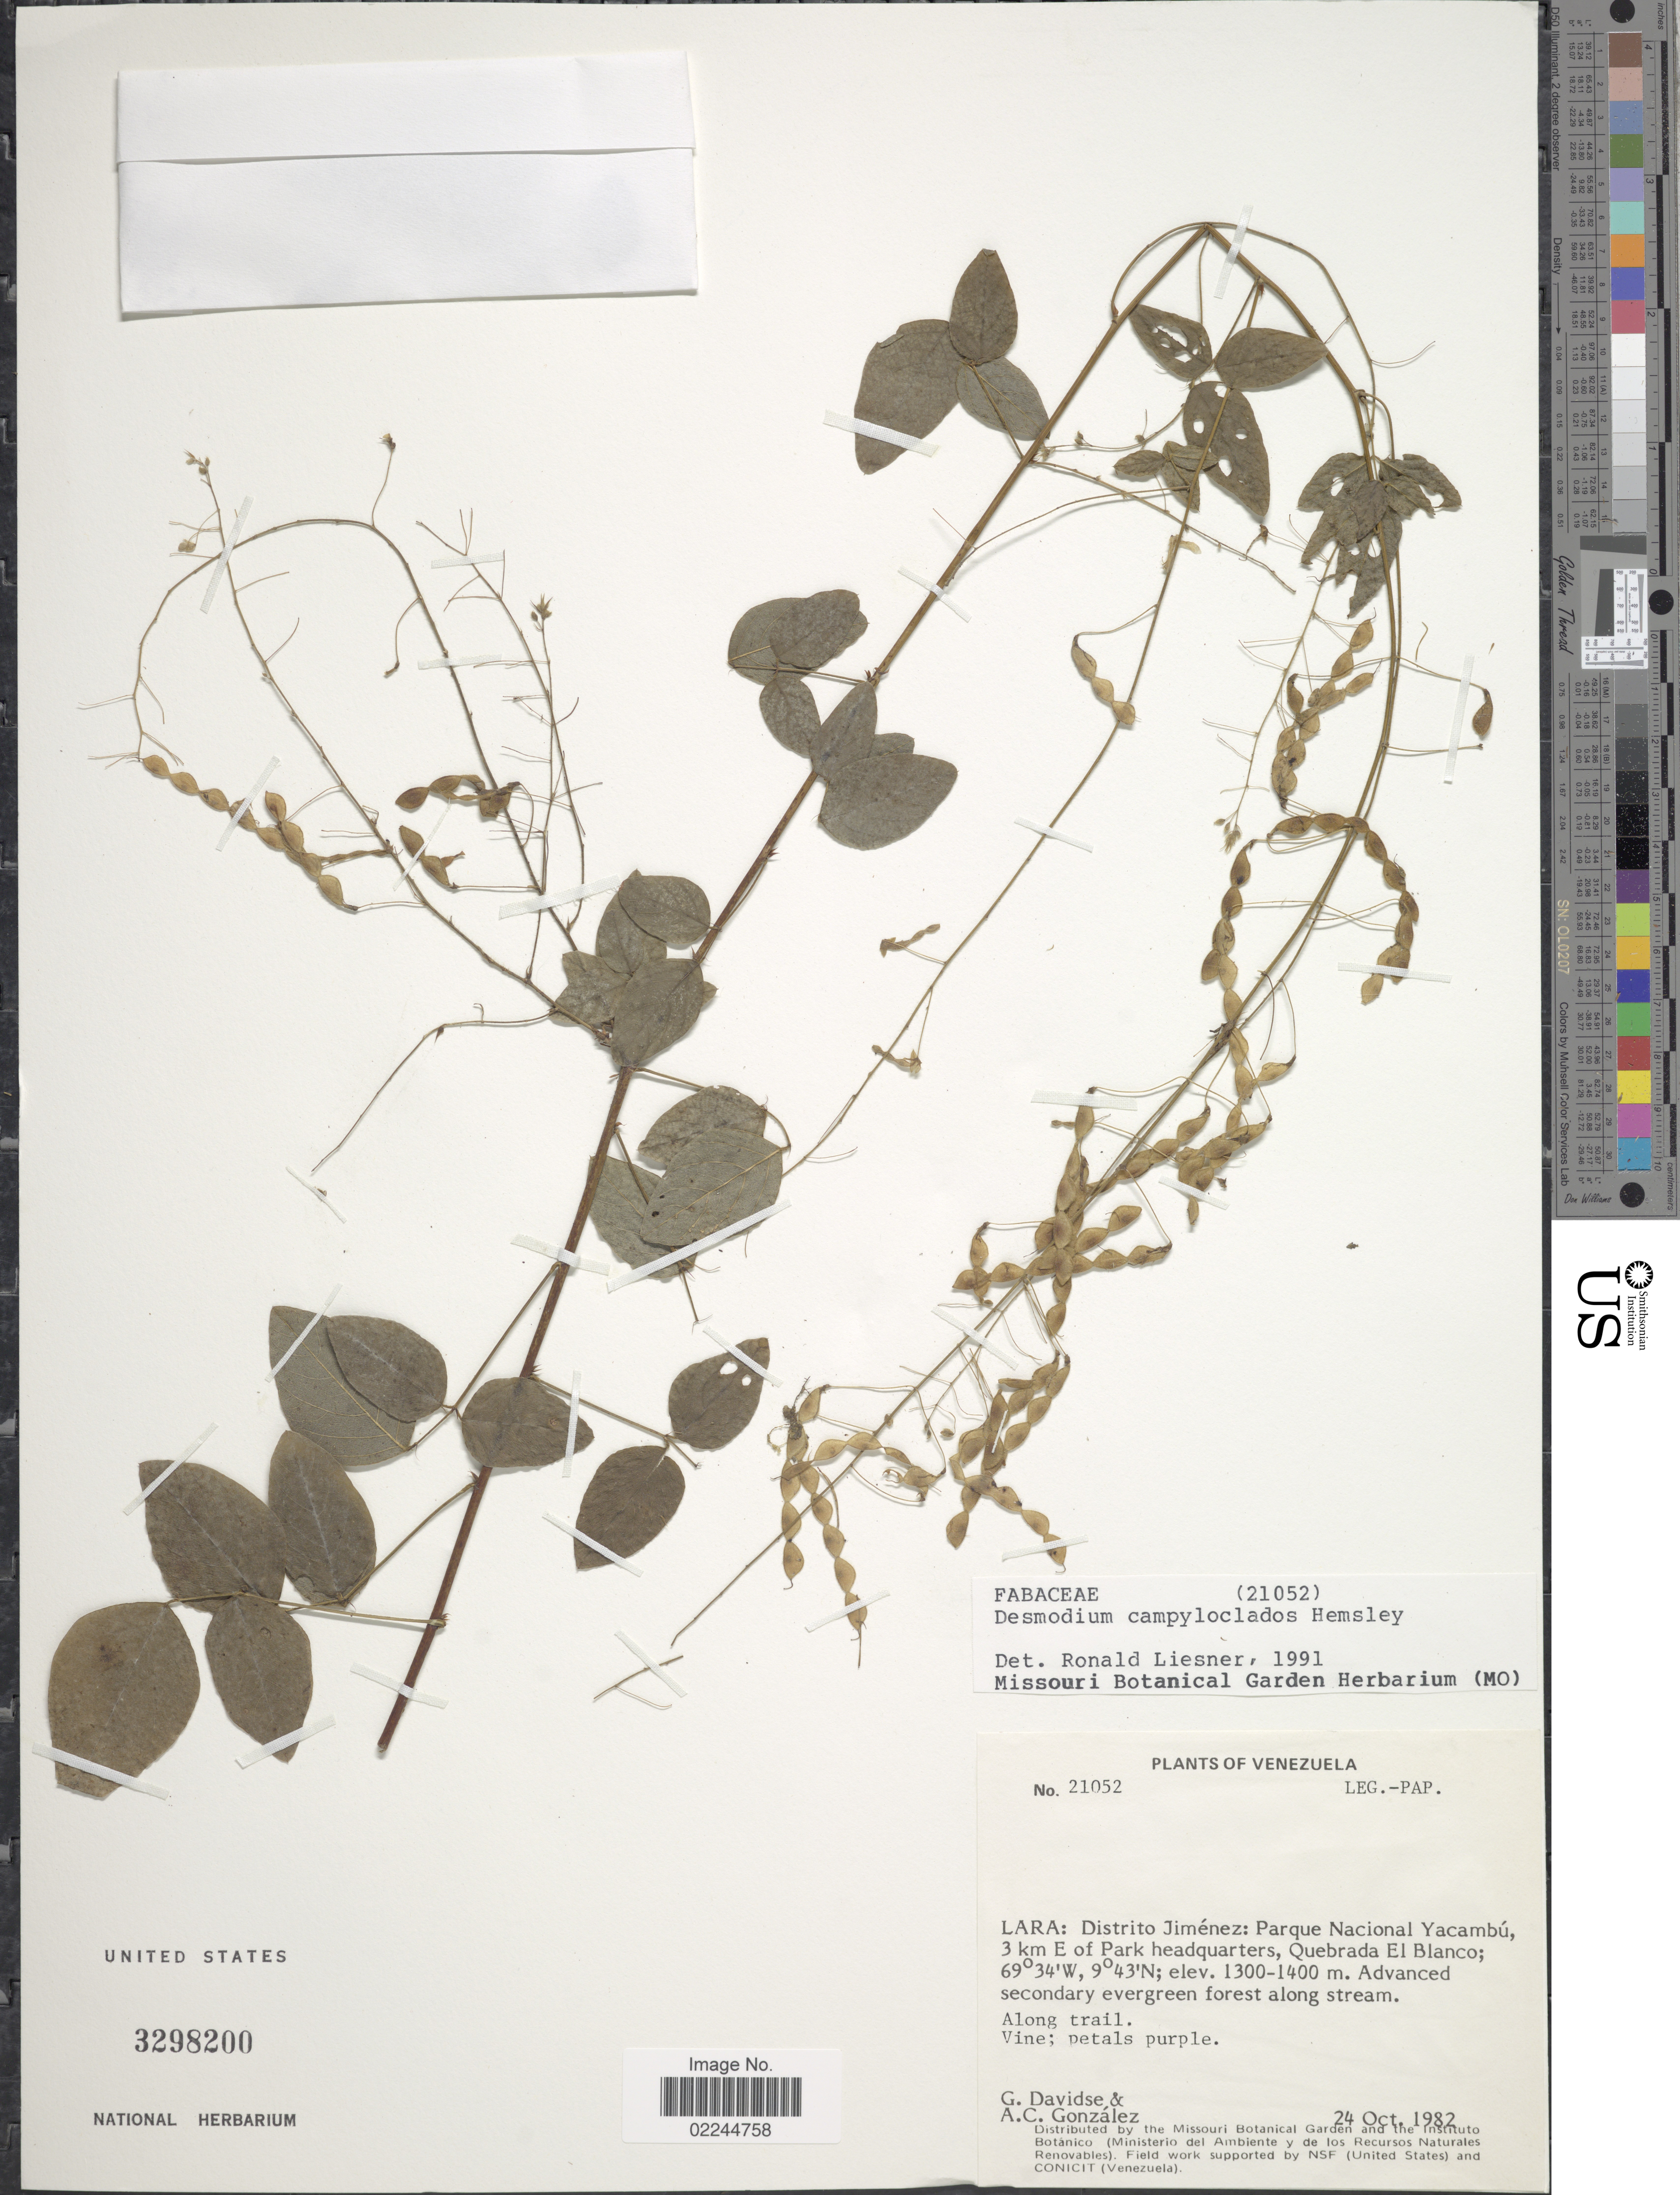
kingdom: Plantae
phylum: Tracheophyta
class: Magnoliopsida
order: Fabales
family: Fabaceae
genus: Desmodium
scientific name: Desmodium campyloclados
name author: Hemsl.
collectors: G. Davidse & A. C. González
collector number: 21052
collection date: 1982-10-24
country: Venezuela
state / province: Lara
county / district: Jiménez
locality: Distrito Jimenez, Parque Nacional Yacambu, 3 km E of Park headquarters, Quebrada El Blanco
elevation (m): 1300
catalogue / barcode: US 3298200